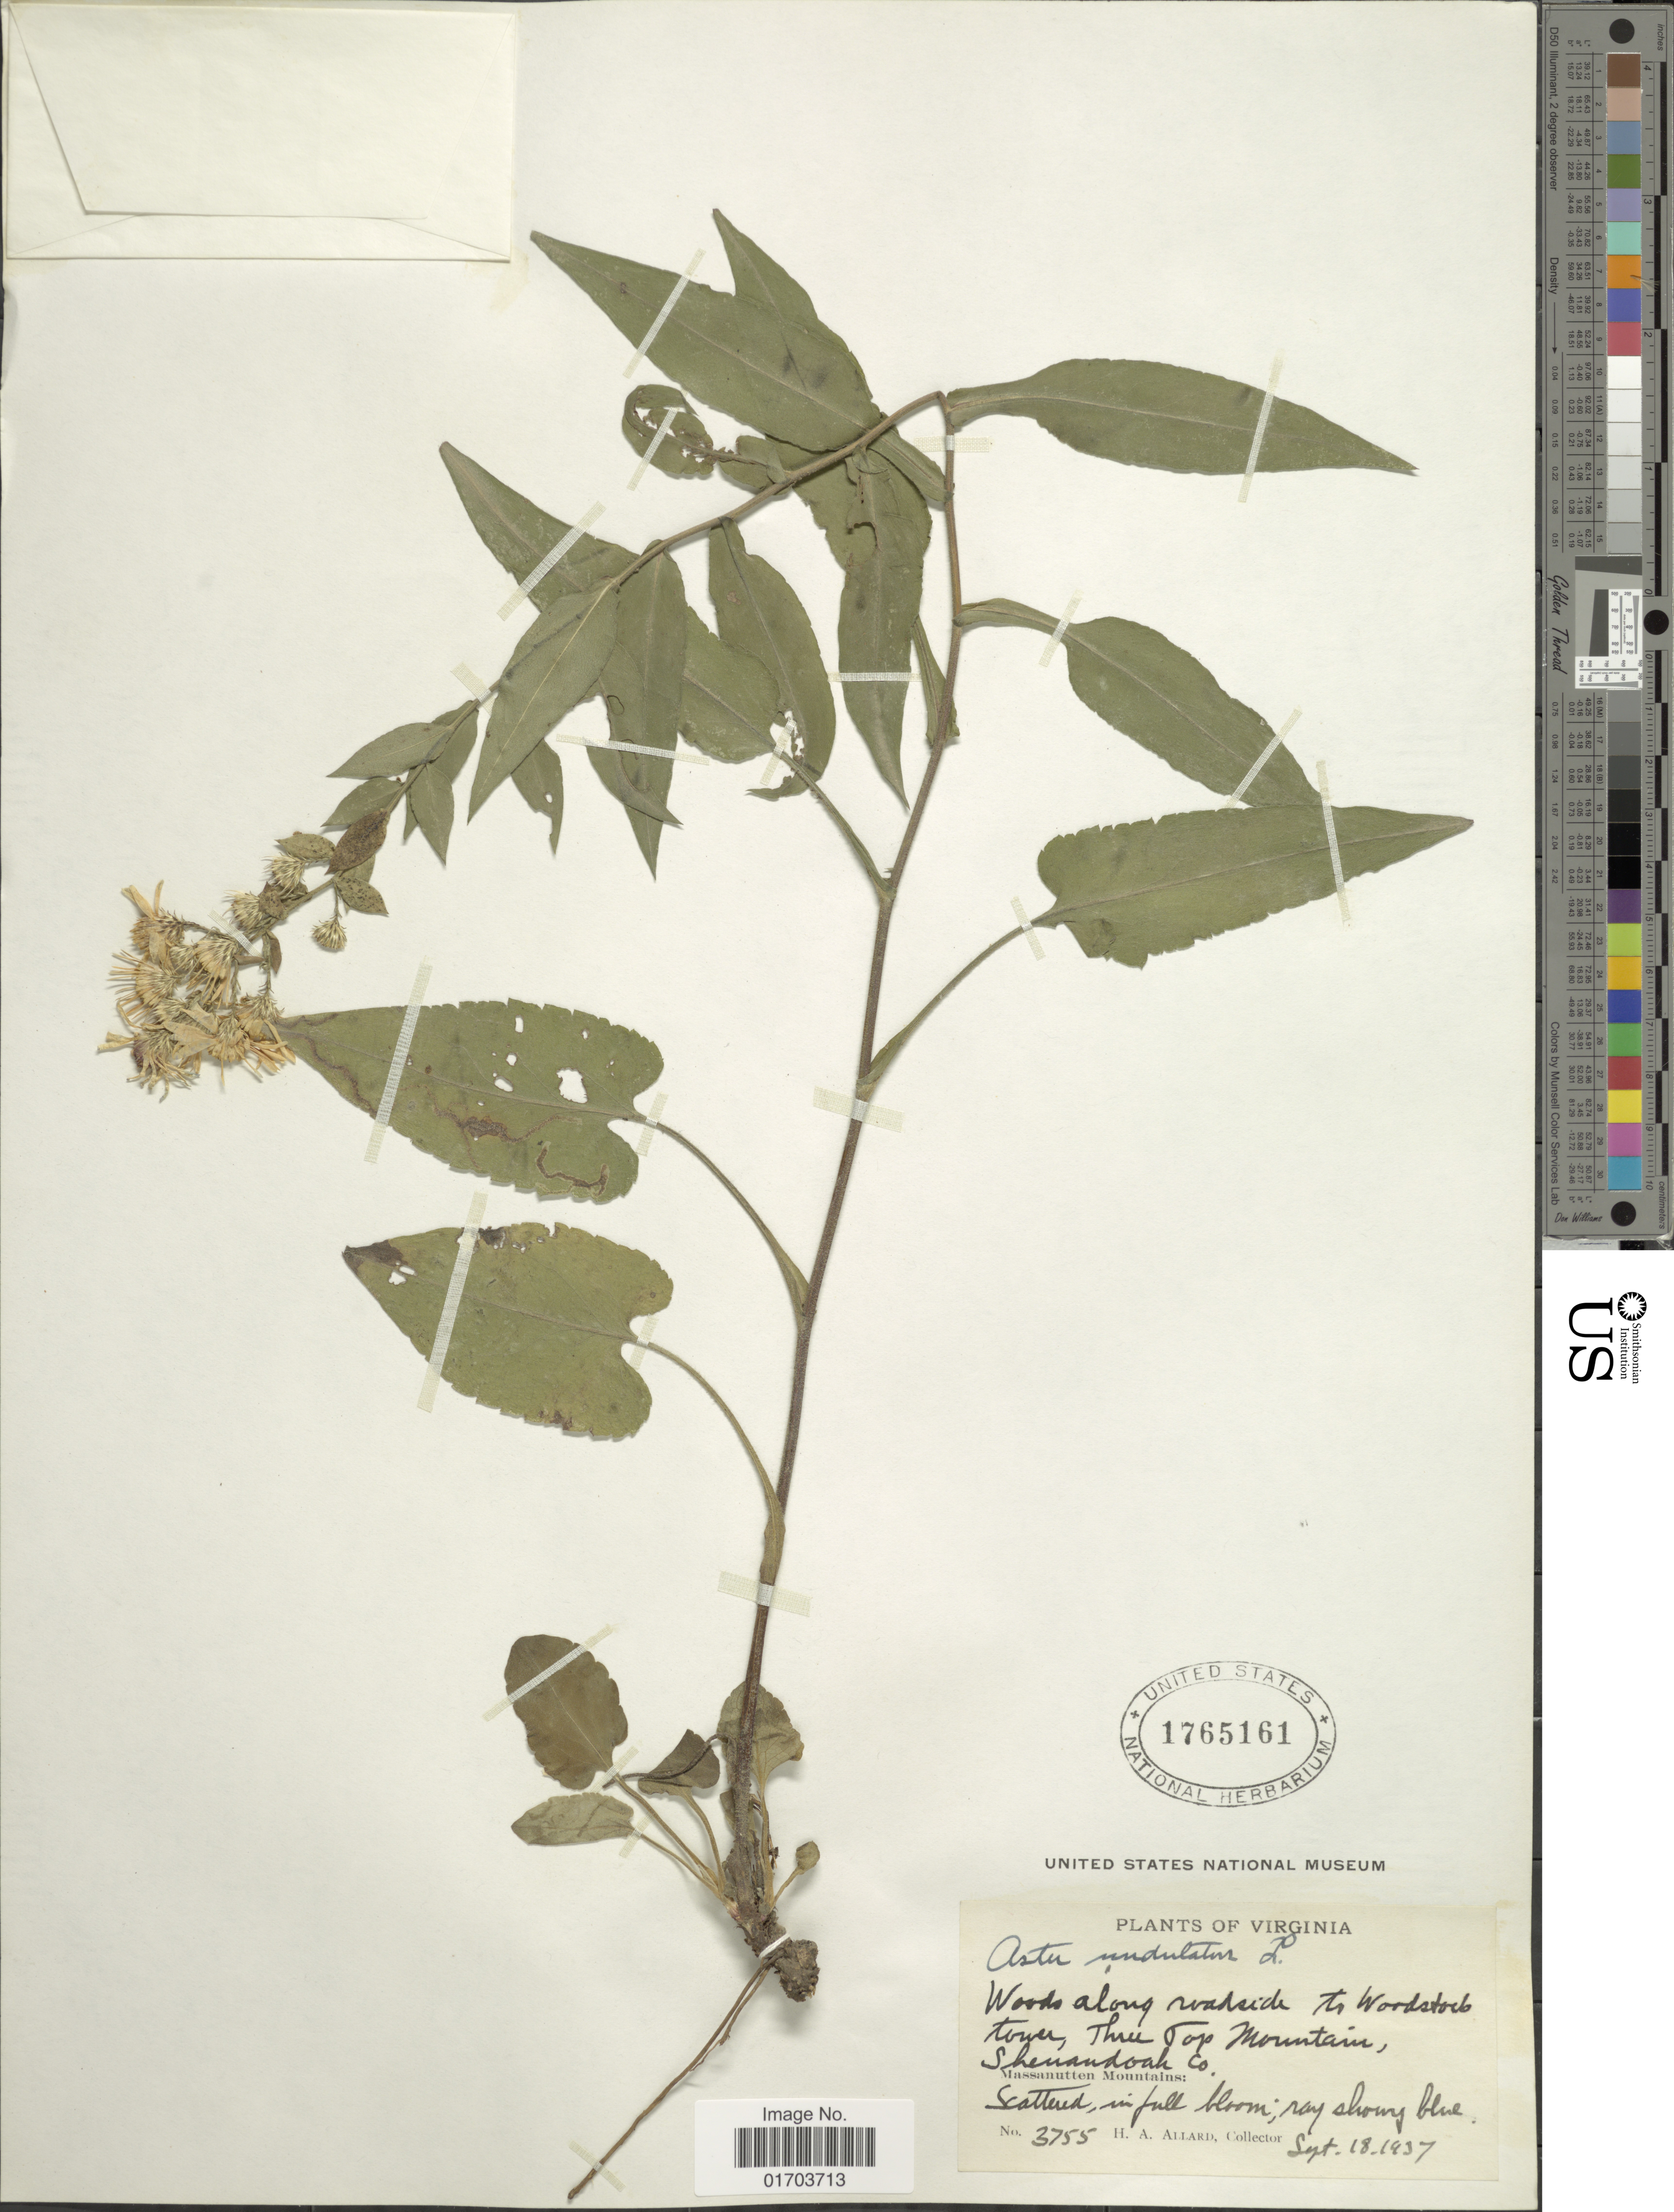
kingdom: Plantae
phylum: Tracheophyta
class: Magnoliopsida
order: Asterales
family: Asteraceae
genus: Symphyotrichum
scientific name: Symphyotrichum undulatum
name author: (L.) G.L. Nesom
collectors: H. A. Allard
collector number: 3755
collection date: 1937-09-18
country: United States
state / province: Virginia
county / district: Shenandoah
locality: Virginia. Woods along roadside to Wordstock tower, Three Top Mountain, Shenandoah Co. Massanutten Mountains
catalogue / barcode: US 1765161